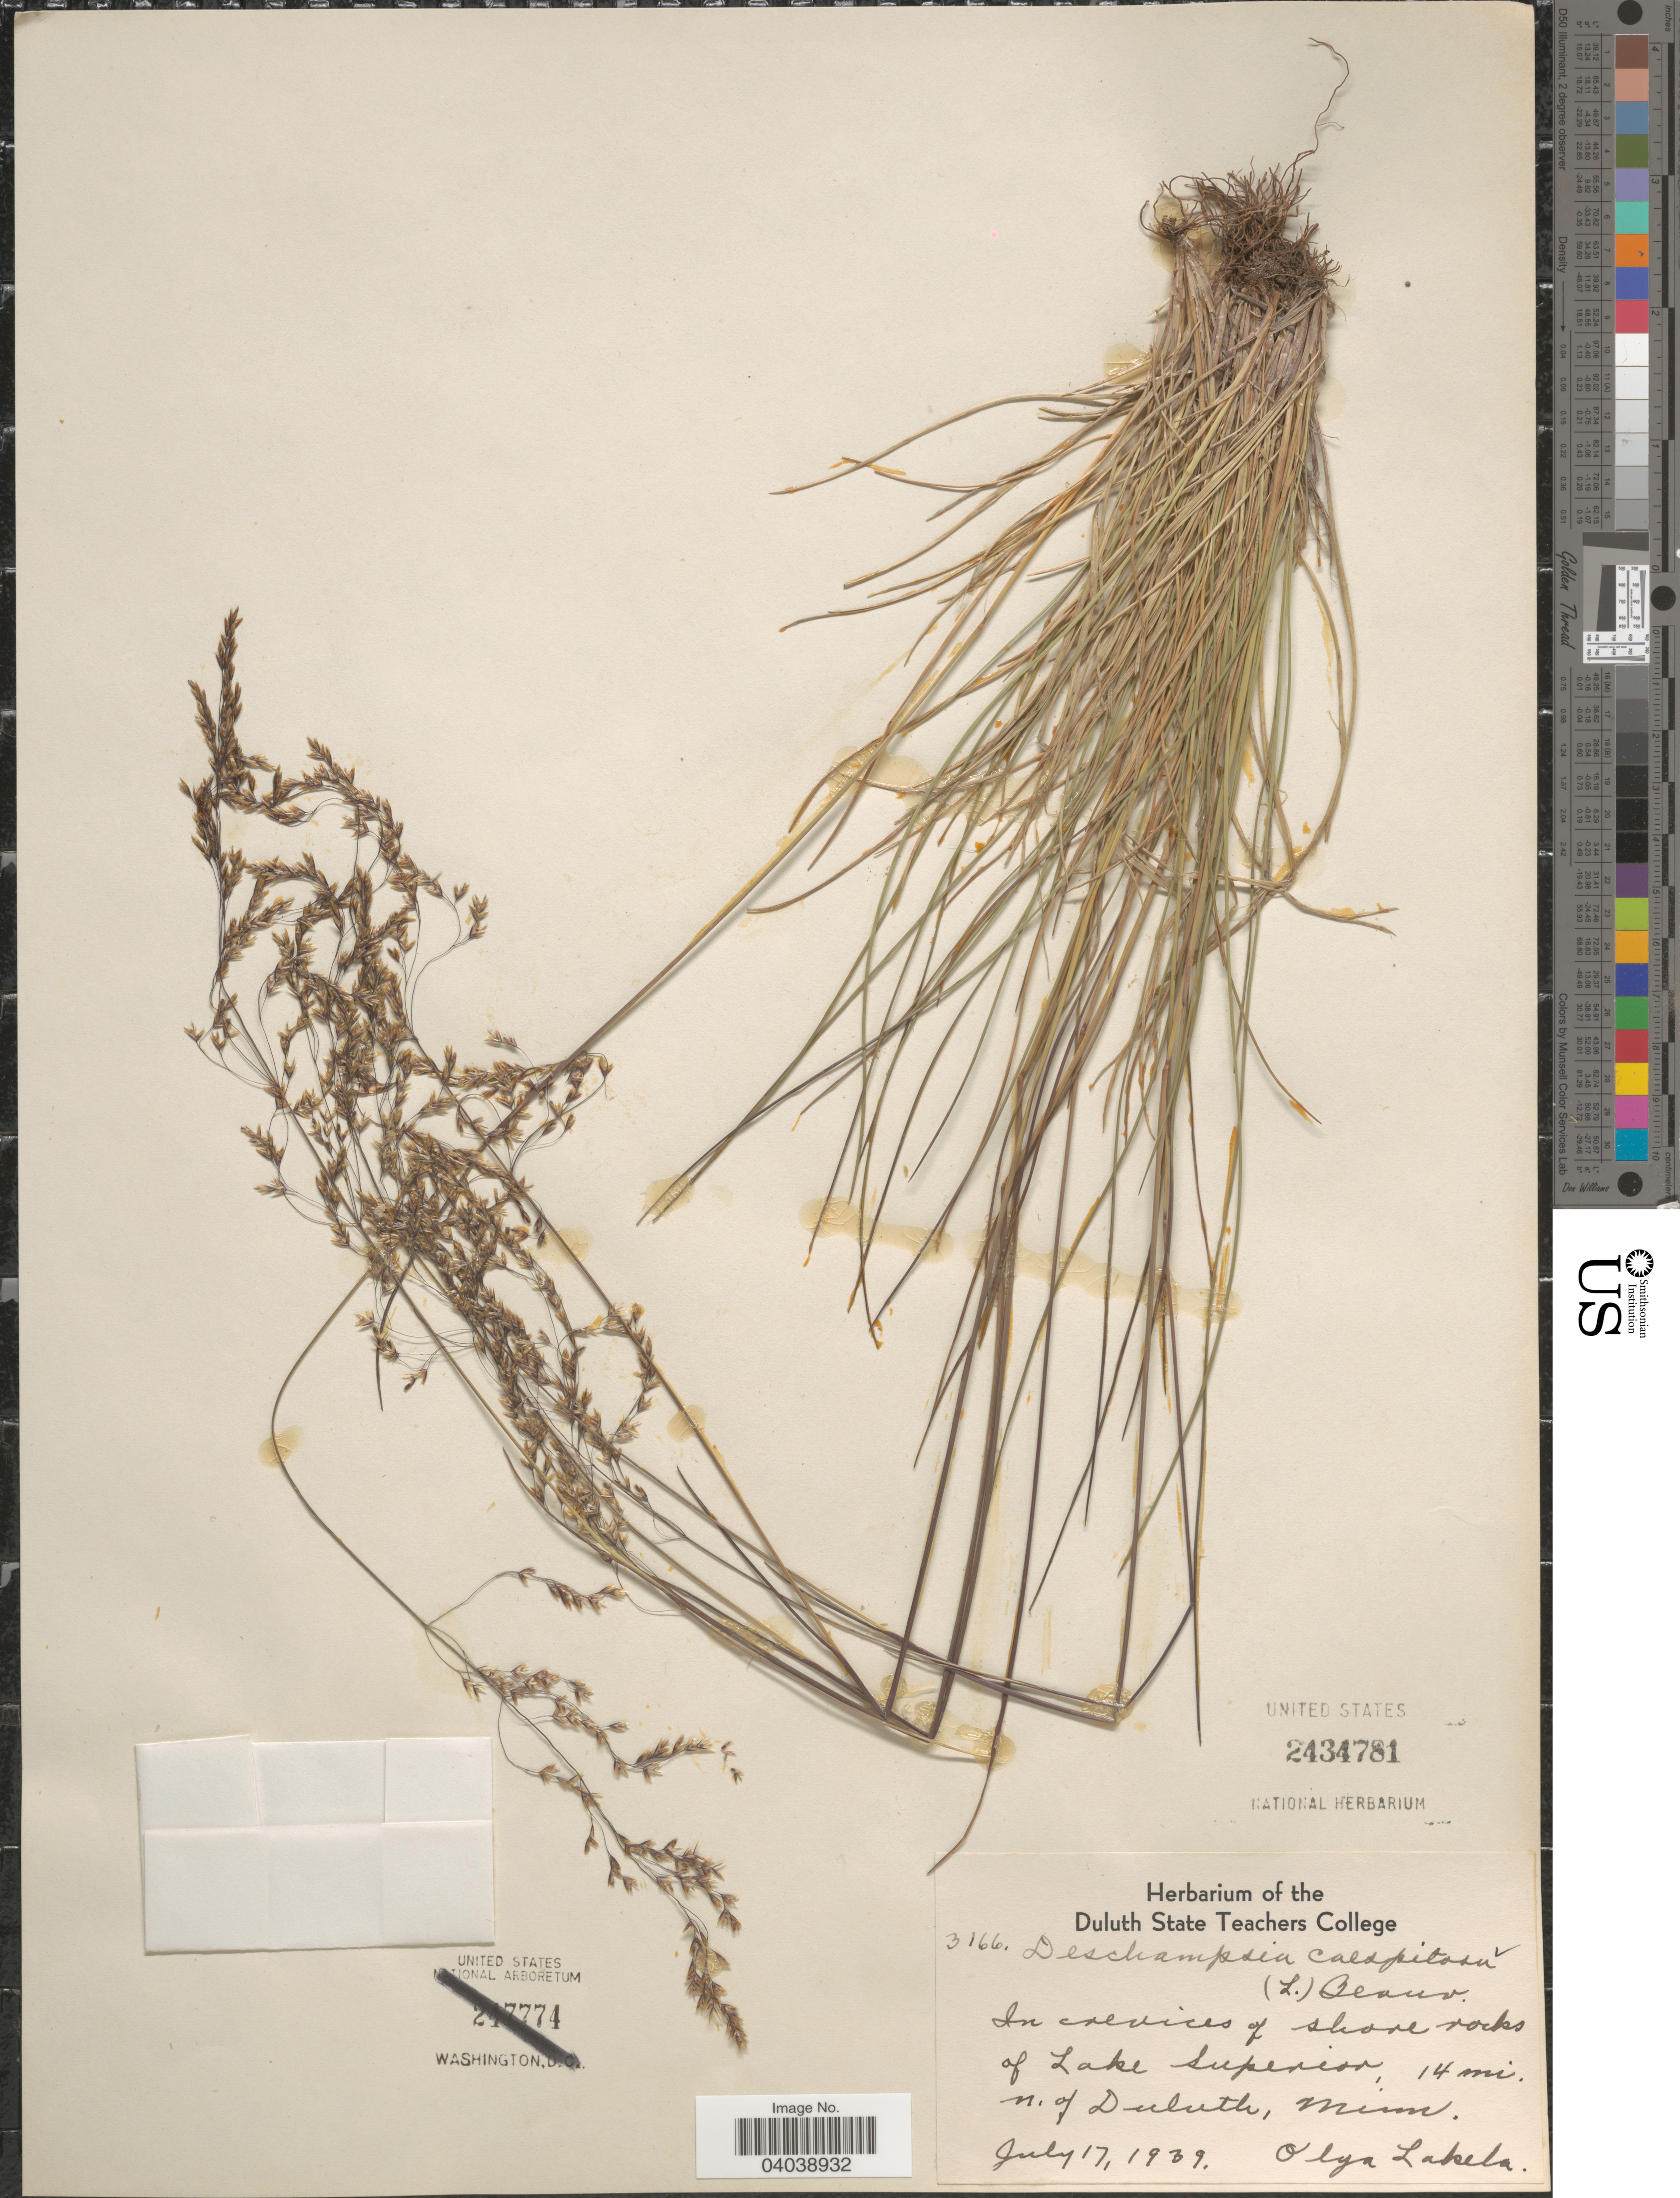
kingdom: Plantae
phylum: Tracheophyta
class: Liliopsida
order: Poales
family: Poaceae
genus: Deschampsia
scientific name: Deschampsia cespitosa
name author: (L.) P. Beauv.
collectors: O. K. Lakela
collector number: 3166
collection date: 1939-07-17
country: United States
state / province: Minnesota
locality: In crevices of shore rocks of Lake Superior, 14 mi. n. of Duluth.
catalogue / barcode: US 2434781